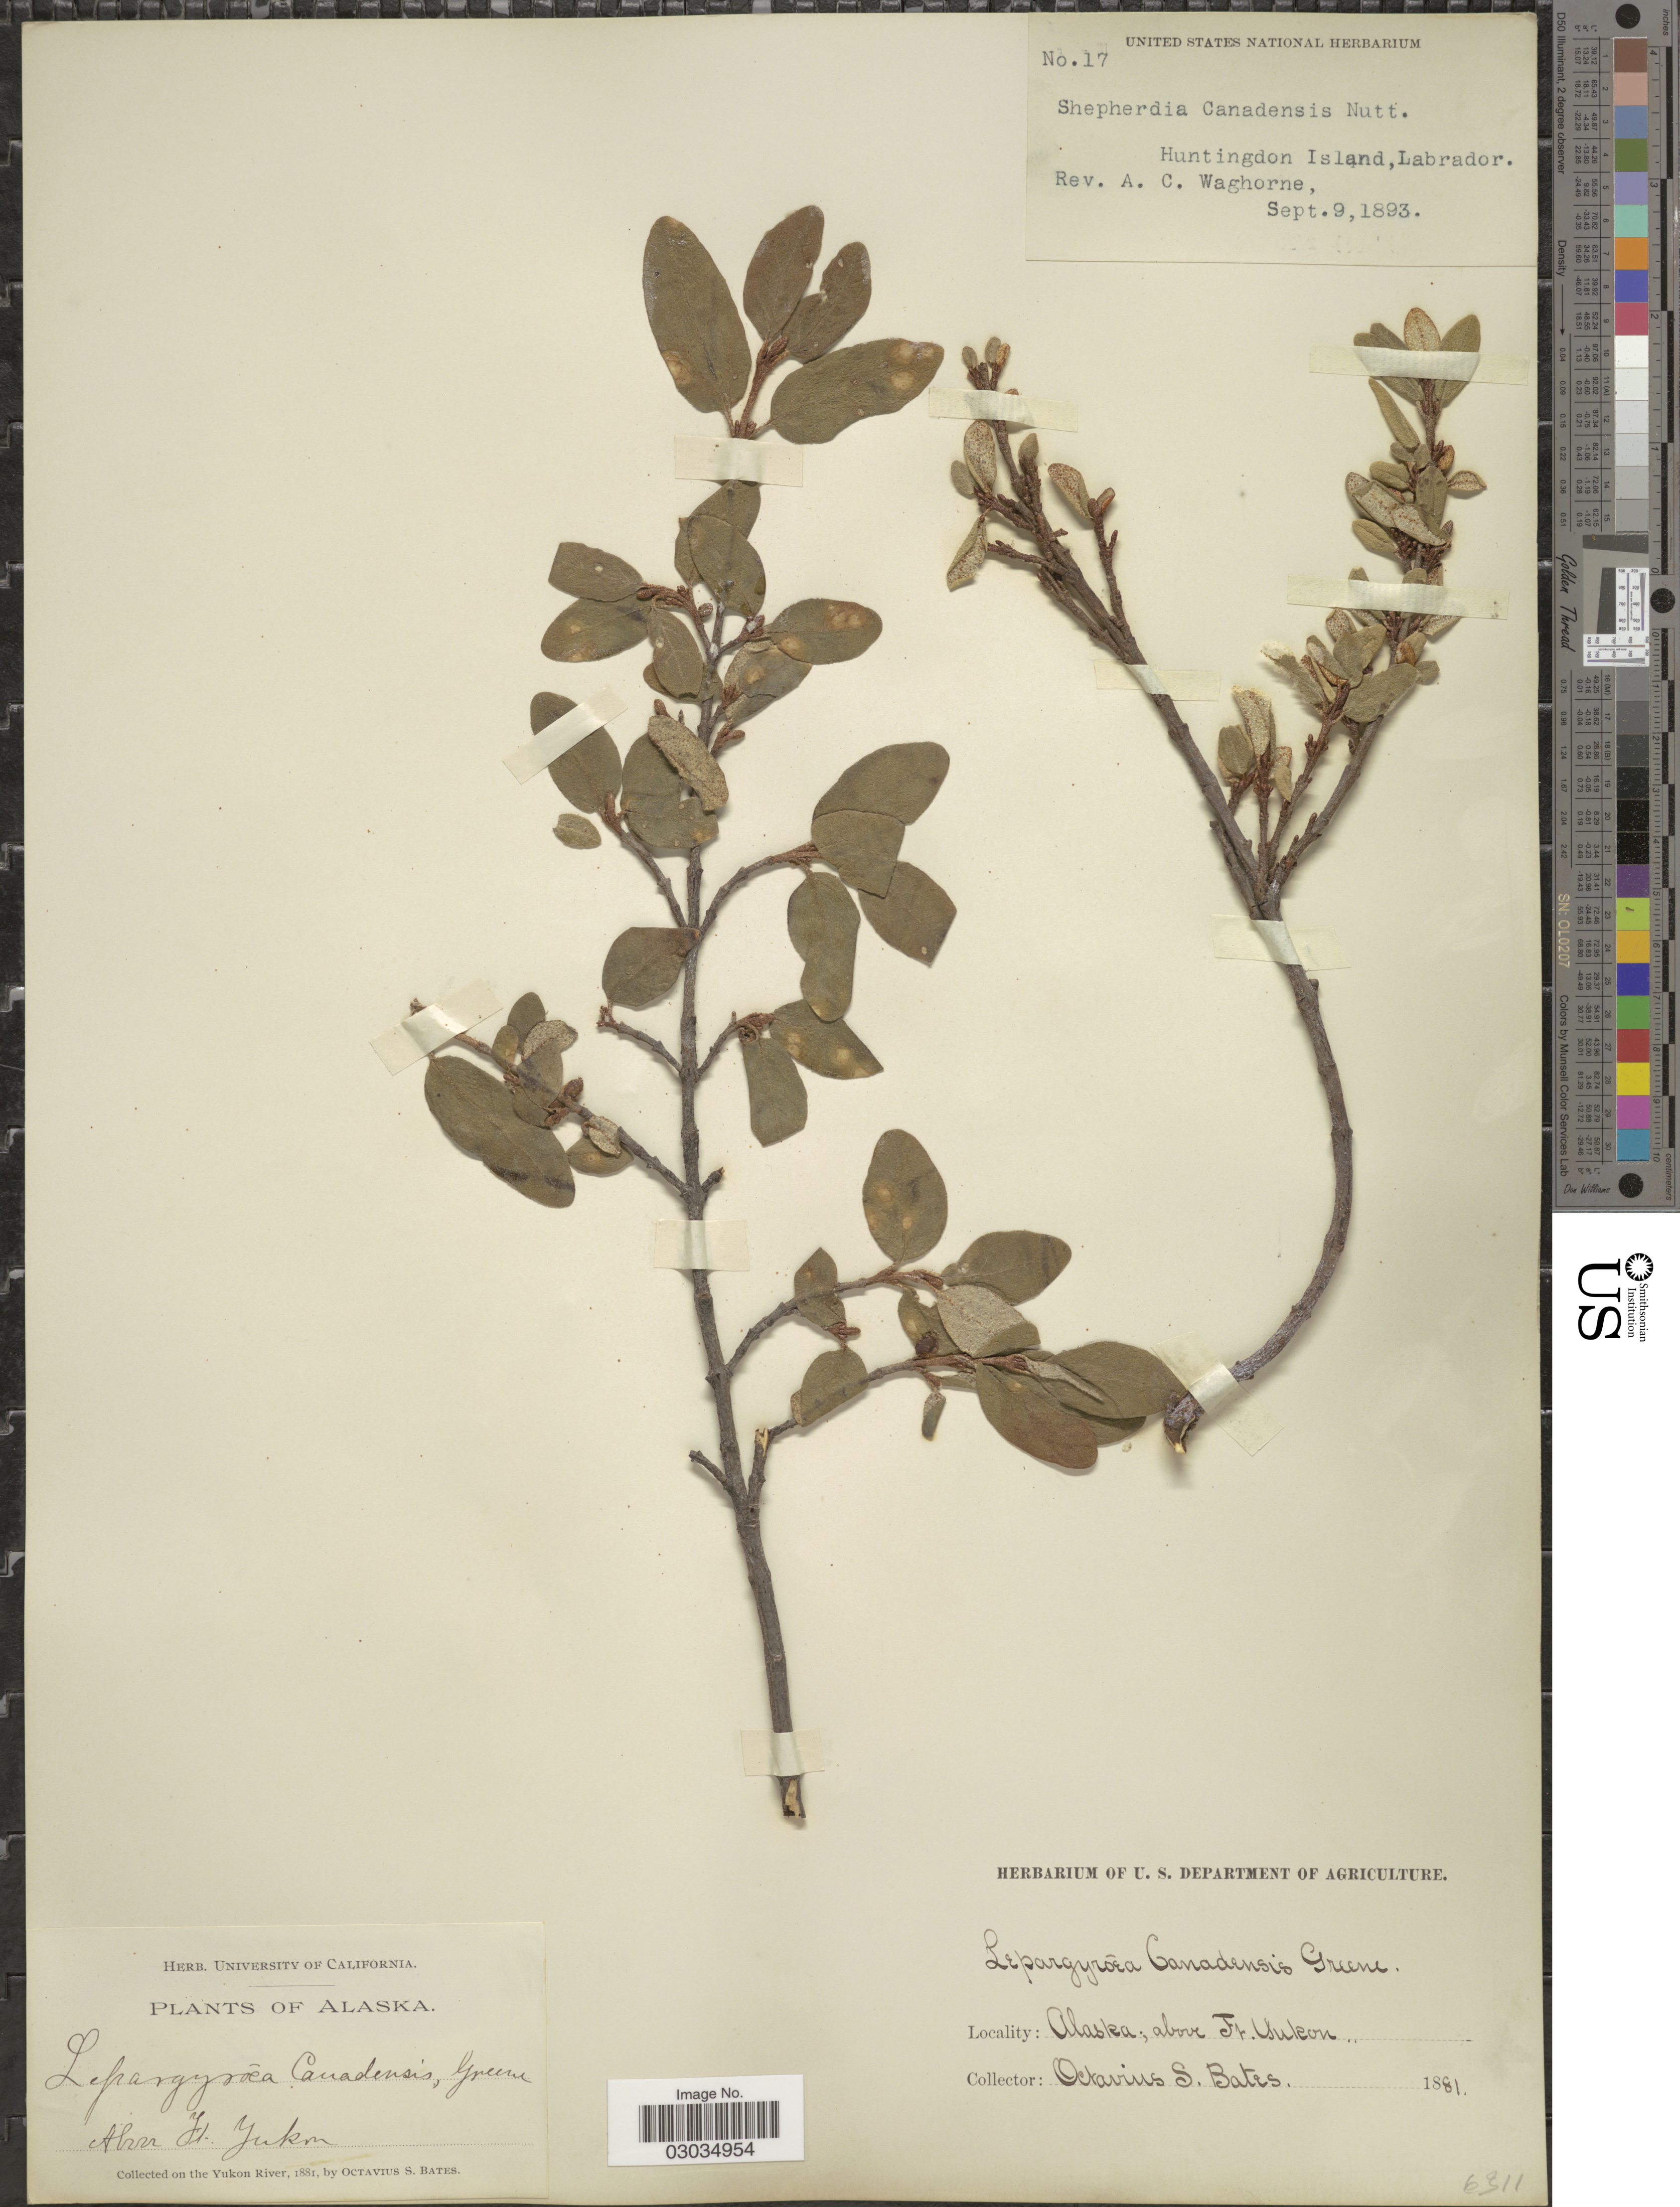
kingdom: Plantae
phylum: Tracheophyta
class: Magnoliopsida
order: Rosales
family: Elaeagnaceae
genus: Shepherdia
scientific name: Shepherdia canadensis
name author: (L.) Nutt.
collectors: O. Bates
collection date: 1881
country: United States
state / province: Alaska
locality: Above Ft. Yukon.